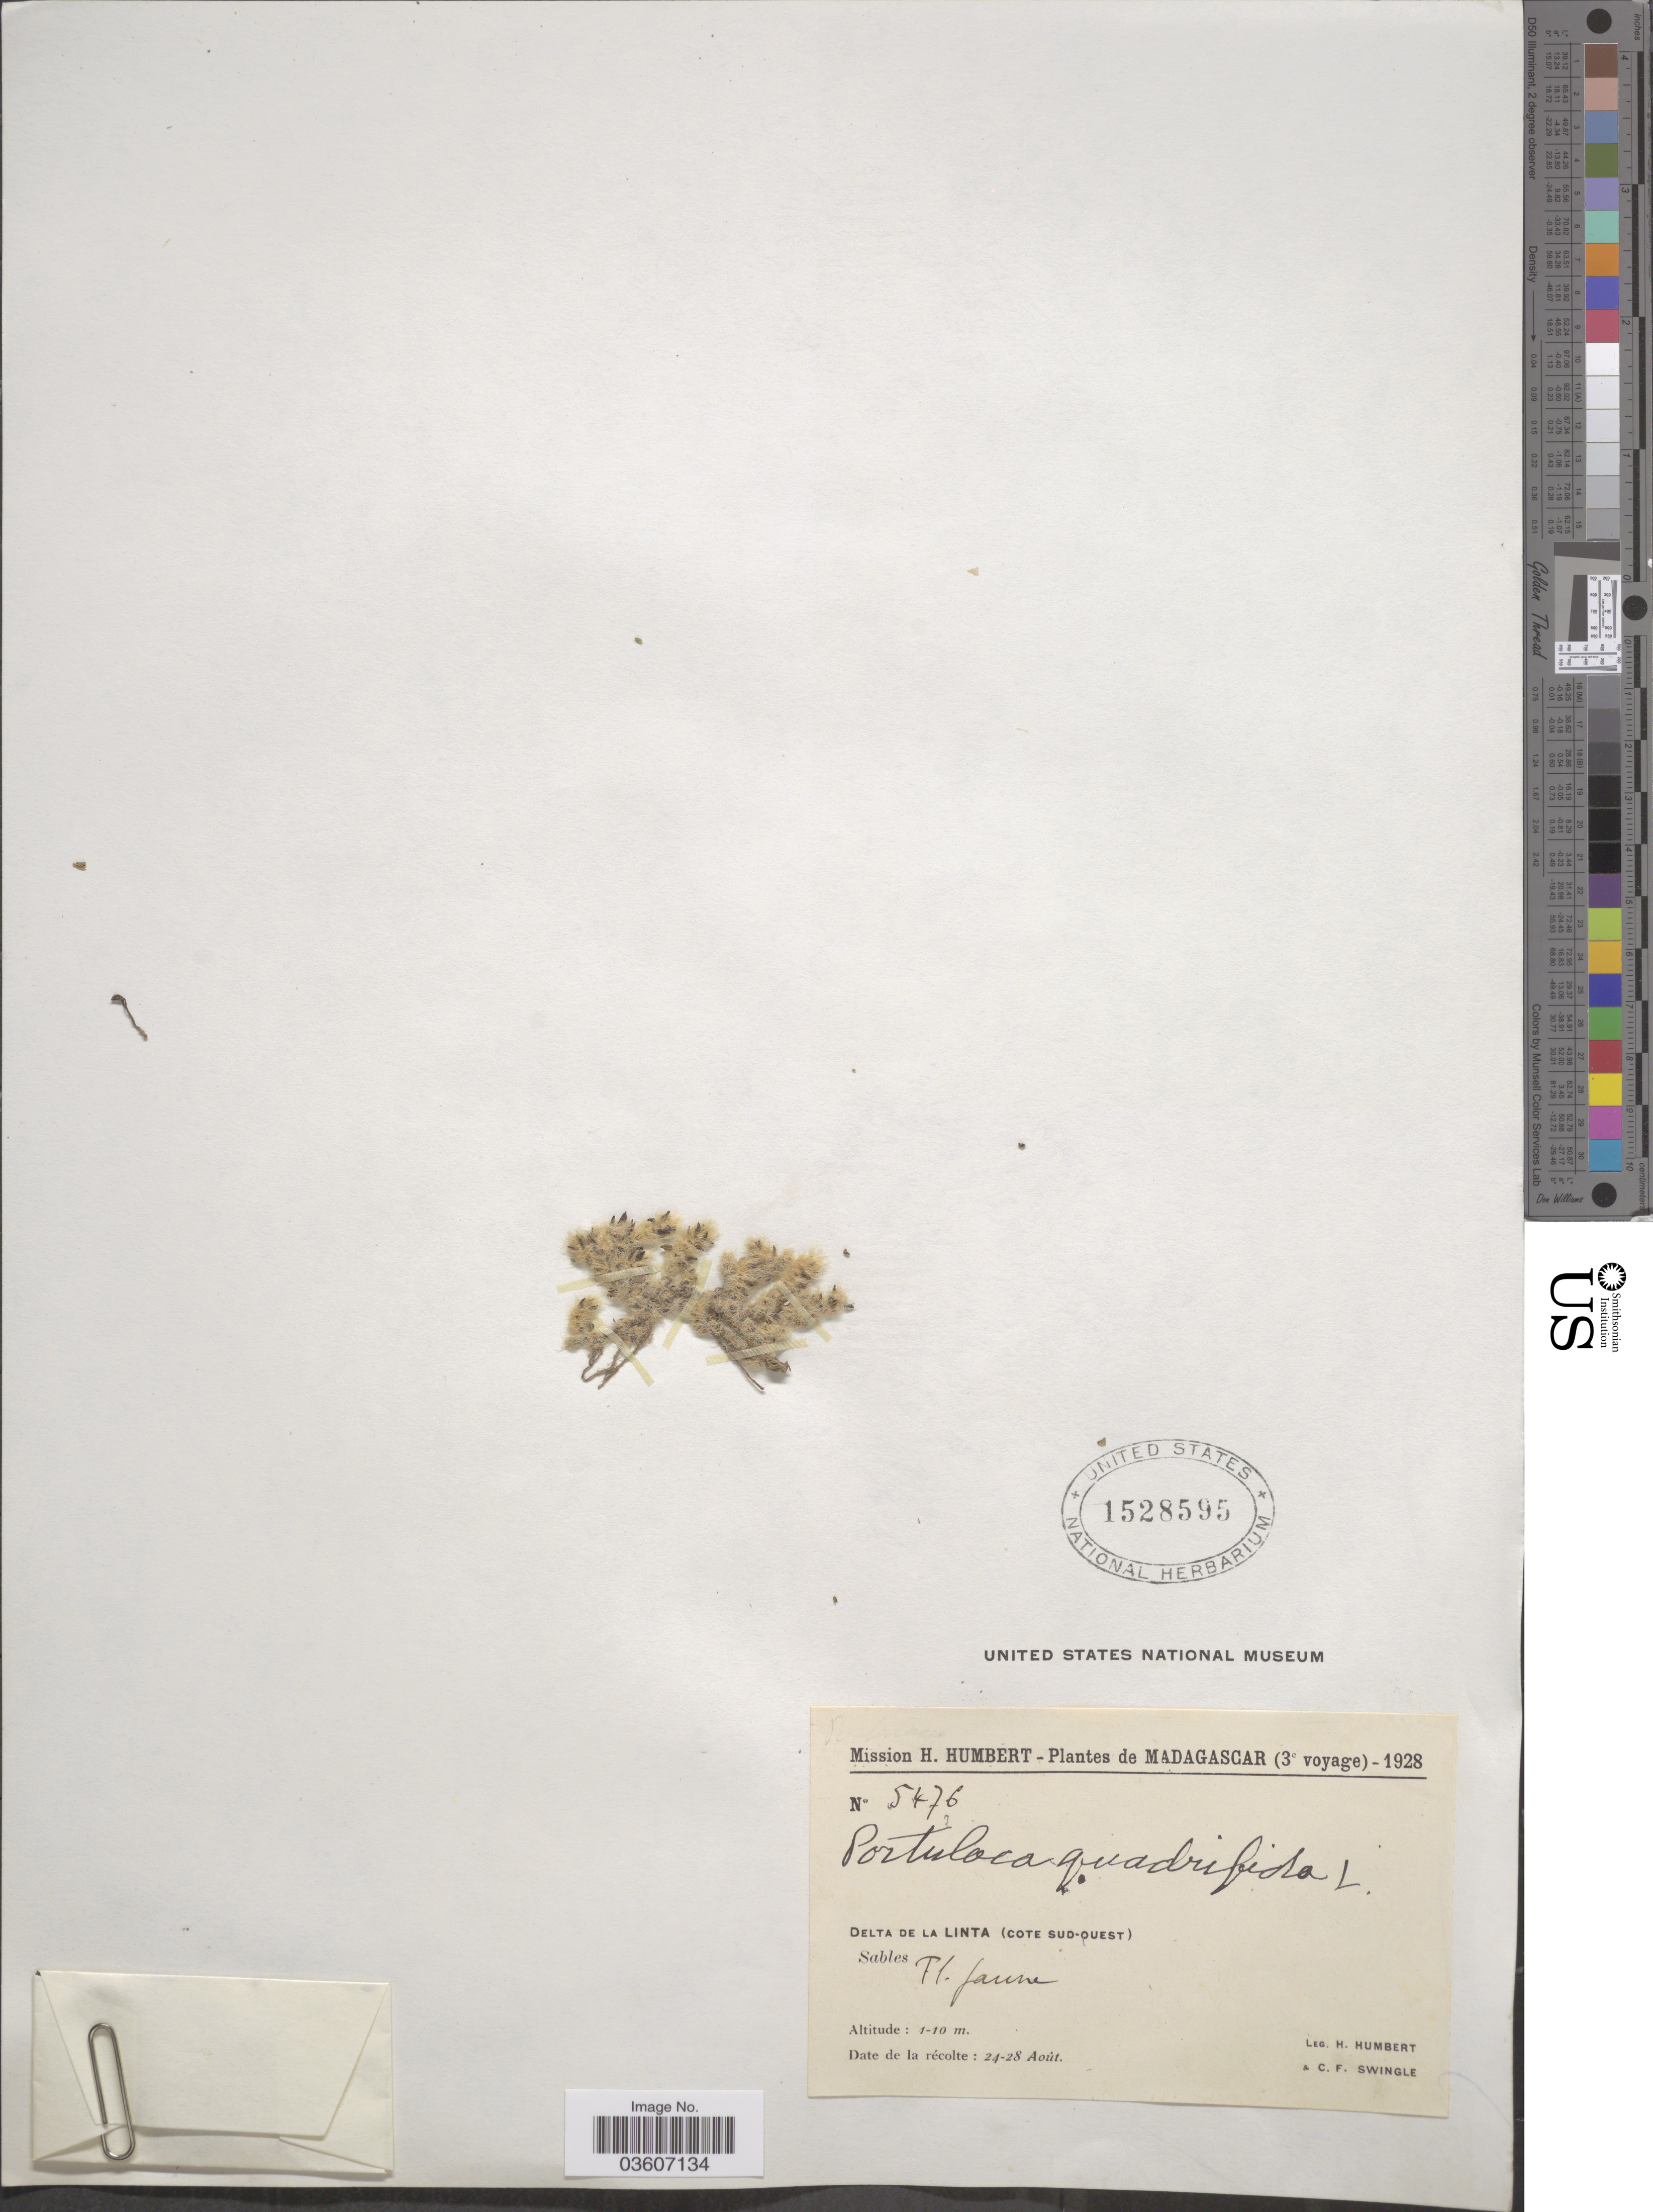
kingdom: Plantae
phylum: Tracheophyta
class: Magnoliopsida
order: Caryophyllales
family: Portulacaceae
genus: Portulaca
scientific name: Portulaca quadrifida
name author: L.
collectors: H. Humbert & C. Swingle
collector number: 5476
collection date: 1928-08-24/1928-08-28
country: Madagascar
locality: Delta de La Linta (Cote Sud-Ouest).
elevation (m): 1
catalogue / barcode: US 1528595